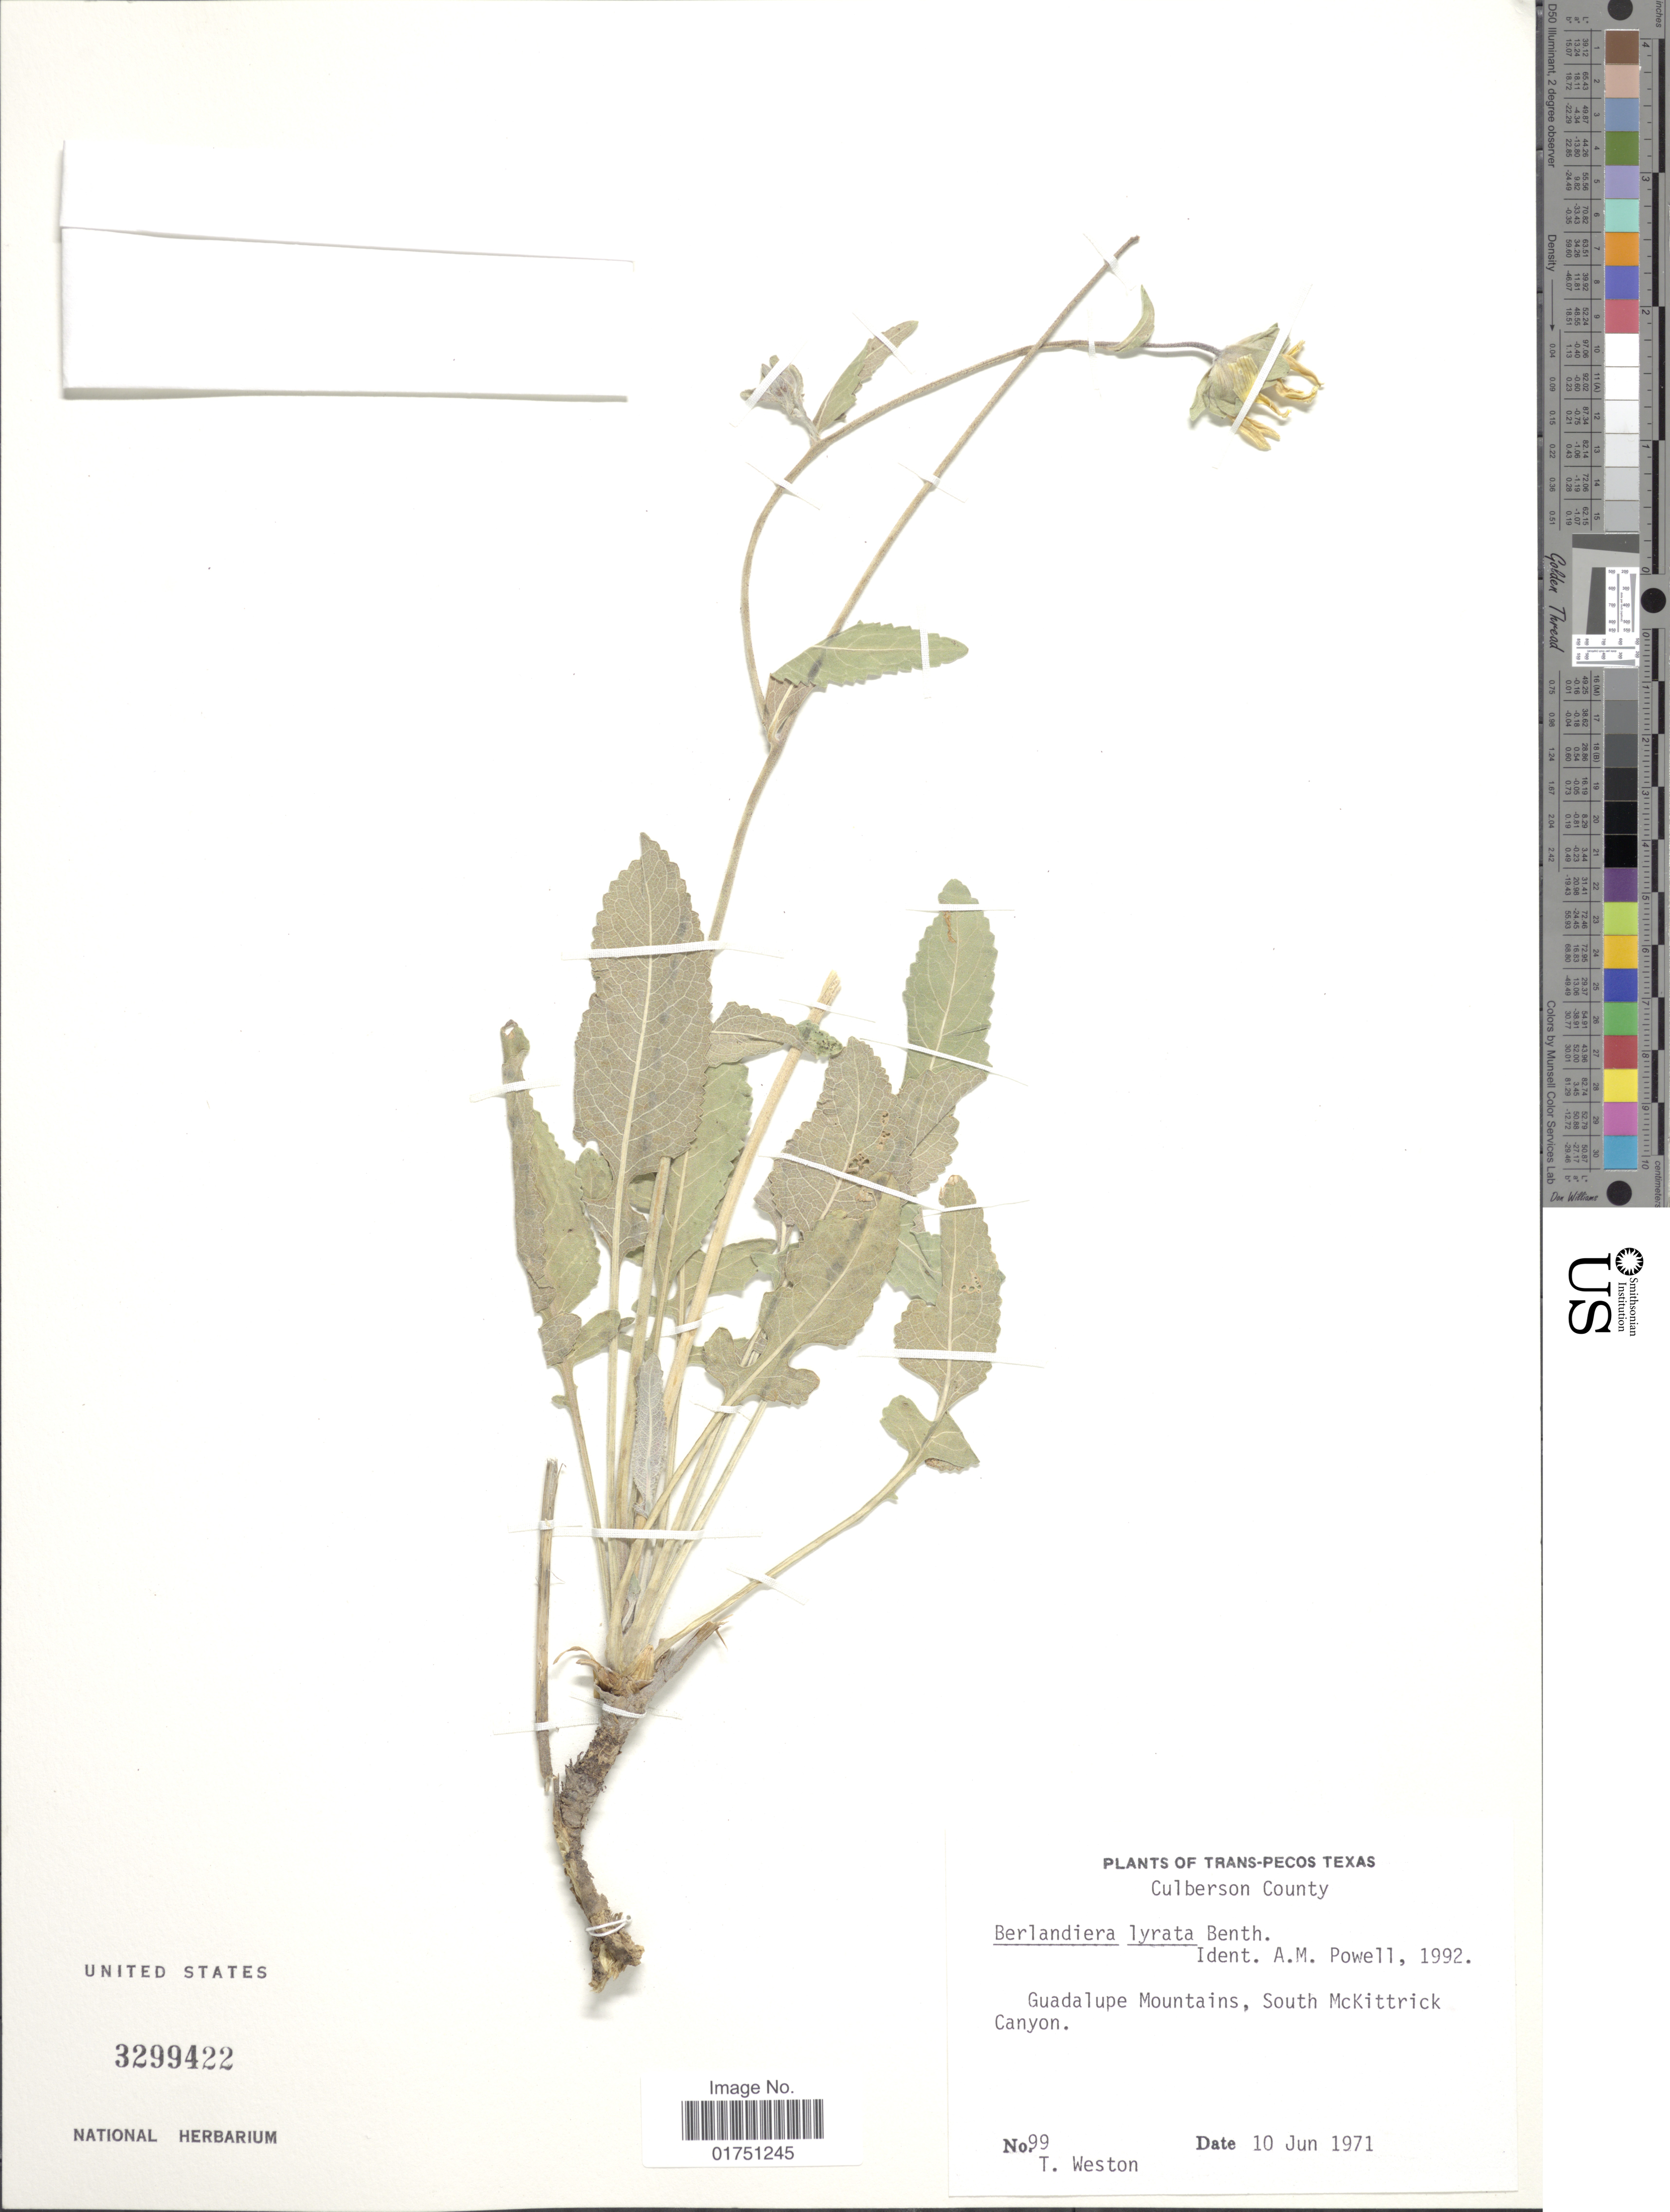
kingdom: Plantae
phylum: Tracheophyta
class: Magnoliopsida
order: Asterales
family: Asteraceae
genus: Berlandiera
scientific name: Berlandiera lyrata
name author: Benth.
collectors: T. Weston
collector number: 99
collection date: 1971-06-10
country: United States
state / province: Texas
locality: Trans-Pecos Texas. Culberson County. Guadalupe Mountains, South McKittrick Canyon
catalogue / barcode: US 3299422